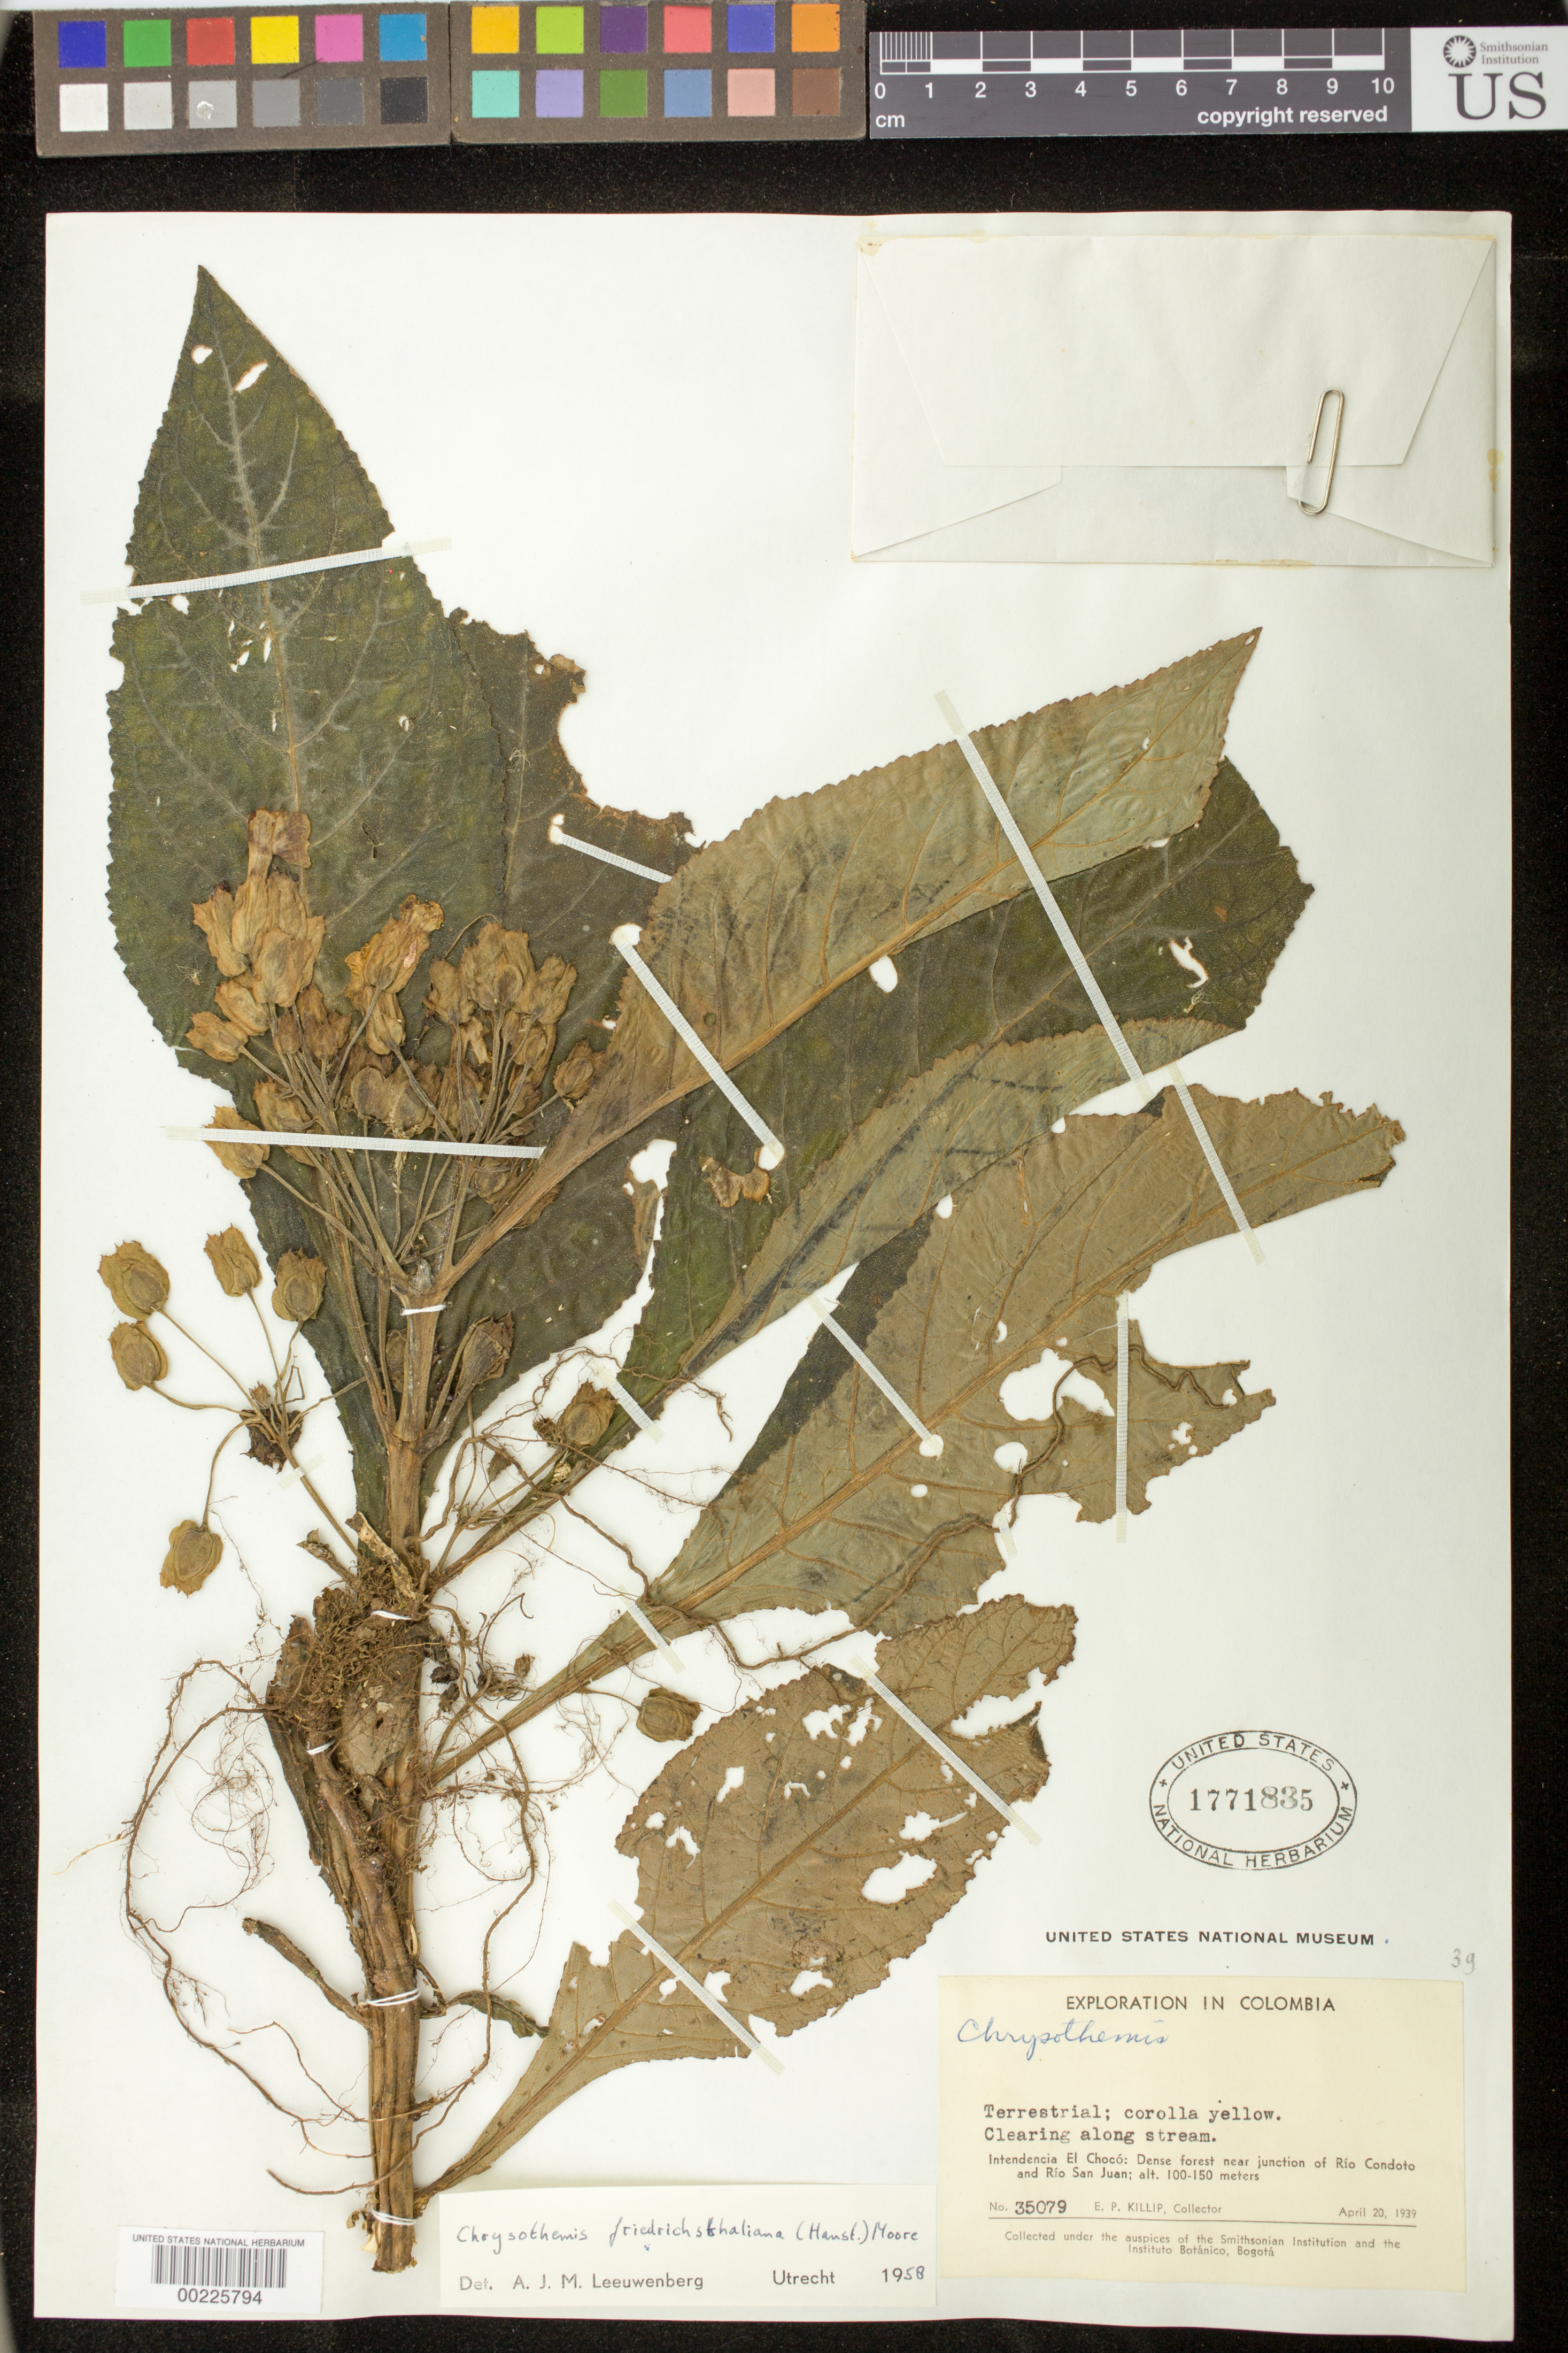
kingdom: Plantae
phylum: Tracheophyta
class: Magnoliopsida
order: Lamiales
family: Gesneriaceae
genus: Chrysothemis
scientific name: Chrysothemis friedrichsthaliana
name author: (Hanst.) H.E. Moore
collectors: E. P. Killip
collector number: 35079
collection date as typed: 20 Apr 1939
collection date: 1939-04-20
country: Colombia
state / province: Chocó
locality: Near junction of Rio Condoto and Rio San Juan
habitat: Dense forest; clearing along stream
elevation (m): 100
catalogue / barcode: US 1771835